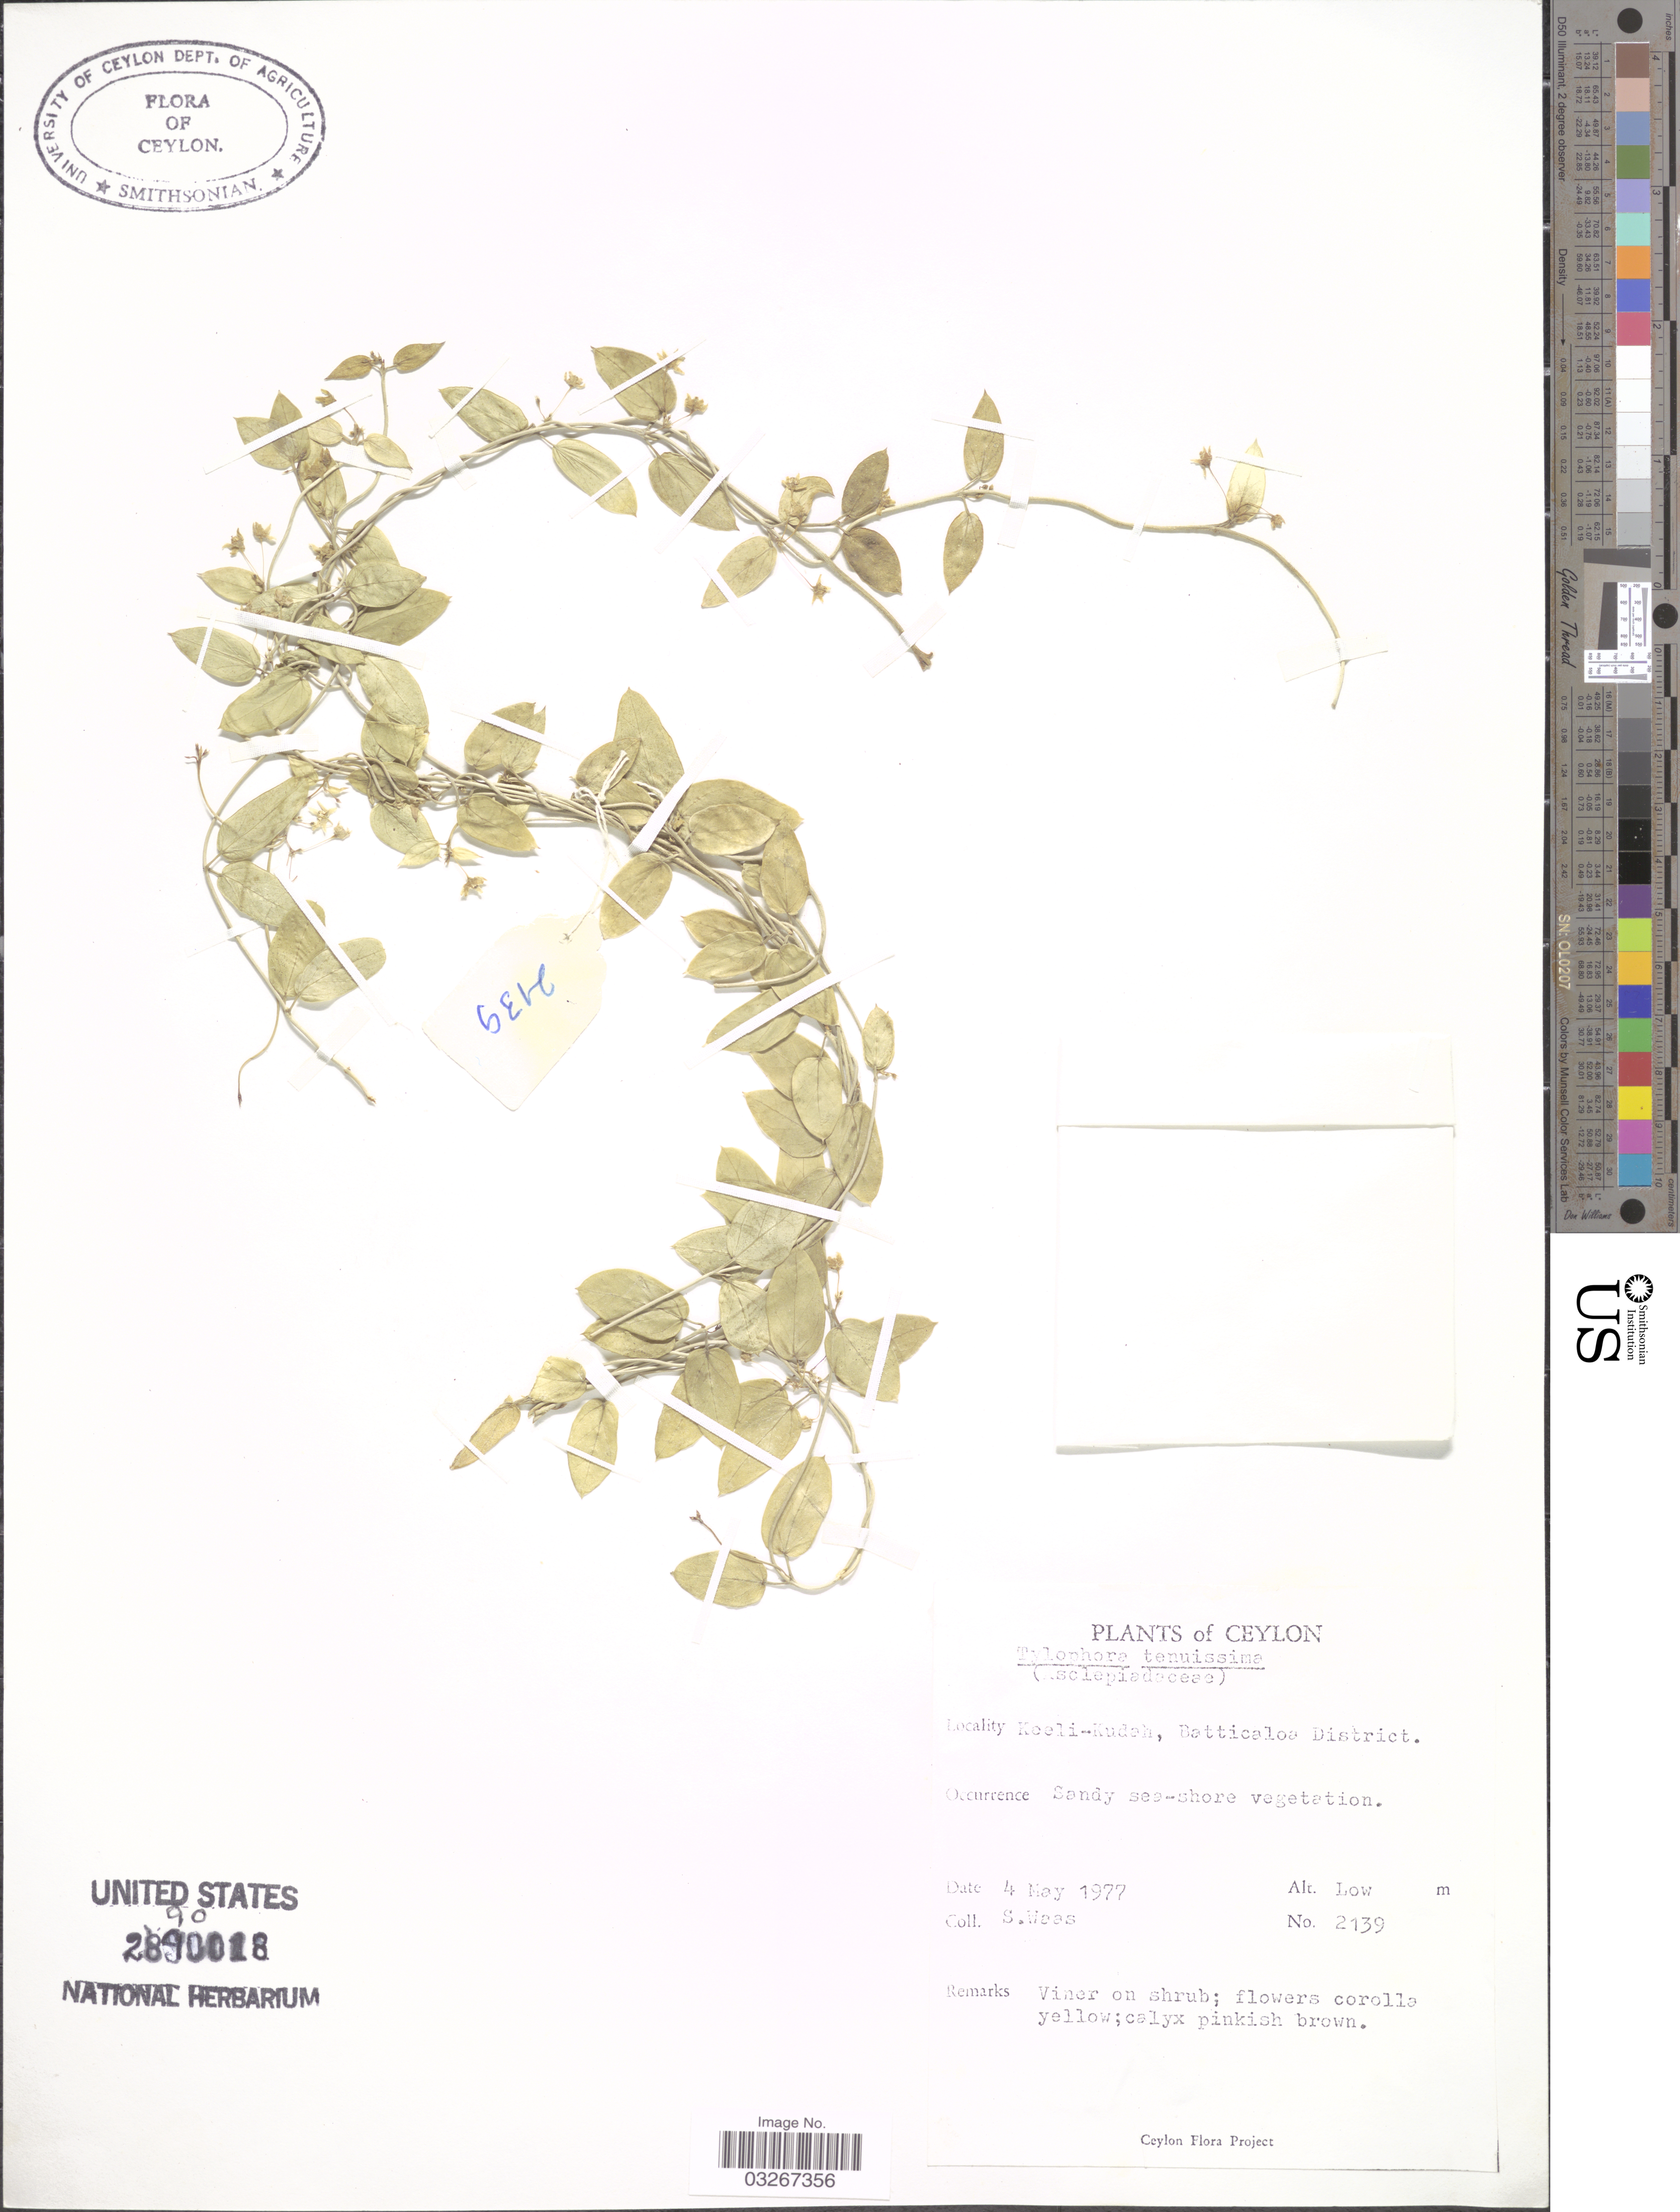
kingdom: Plantae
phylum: Tracheophyta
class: Magnoliopsida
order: Gentianales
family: Apocynaceae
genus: Tylophora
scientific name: Tylophora tenuissima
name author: (Roxb.) Wight & Arn.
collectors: S. Waas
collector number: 2139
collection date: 1977-05-04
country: Sri Lanka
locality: Ceylon. Keeli-Kudah, Batticaloa District.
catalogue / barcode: US 2890018